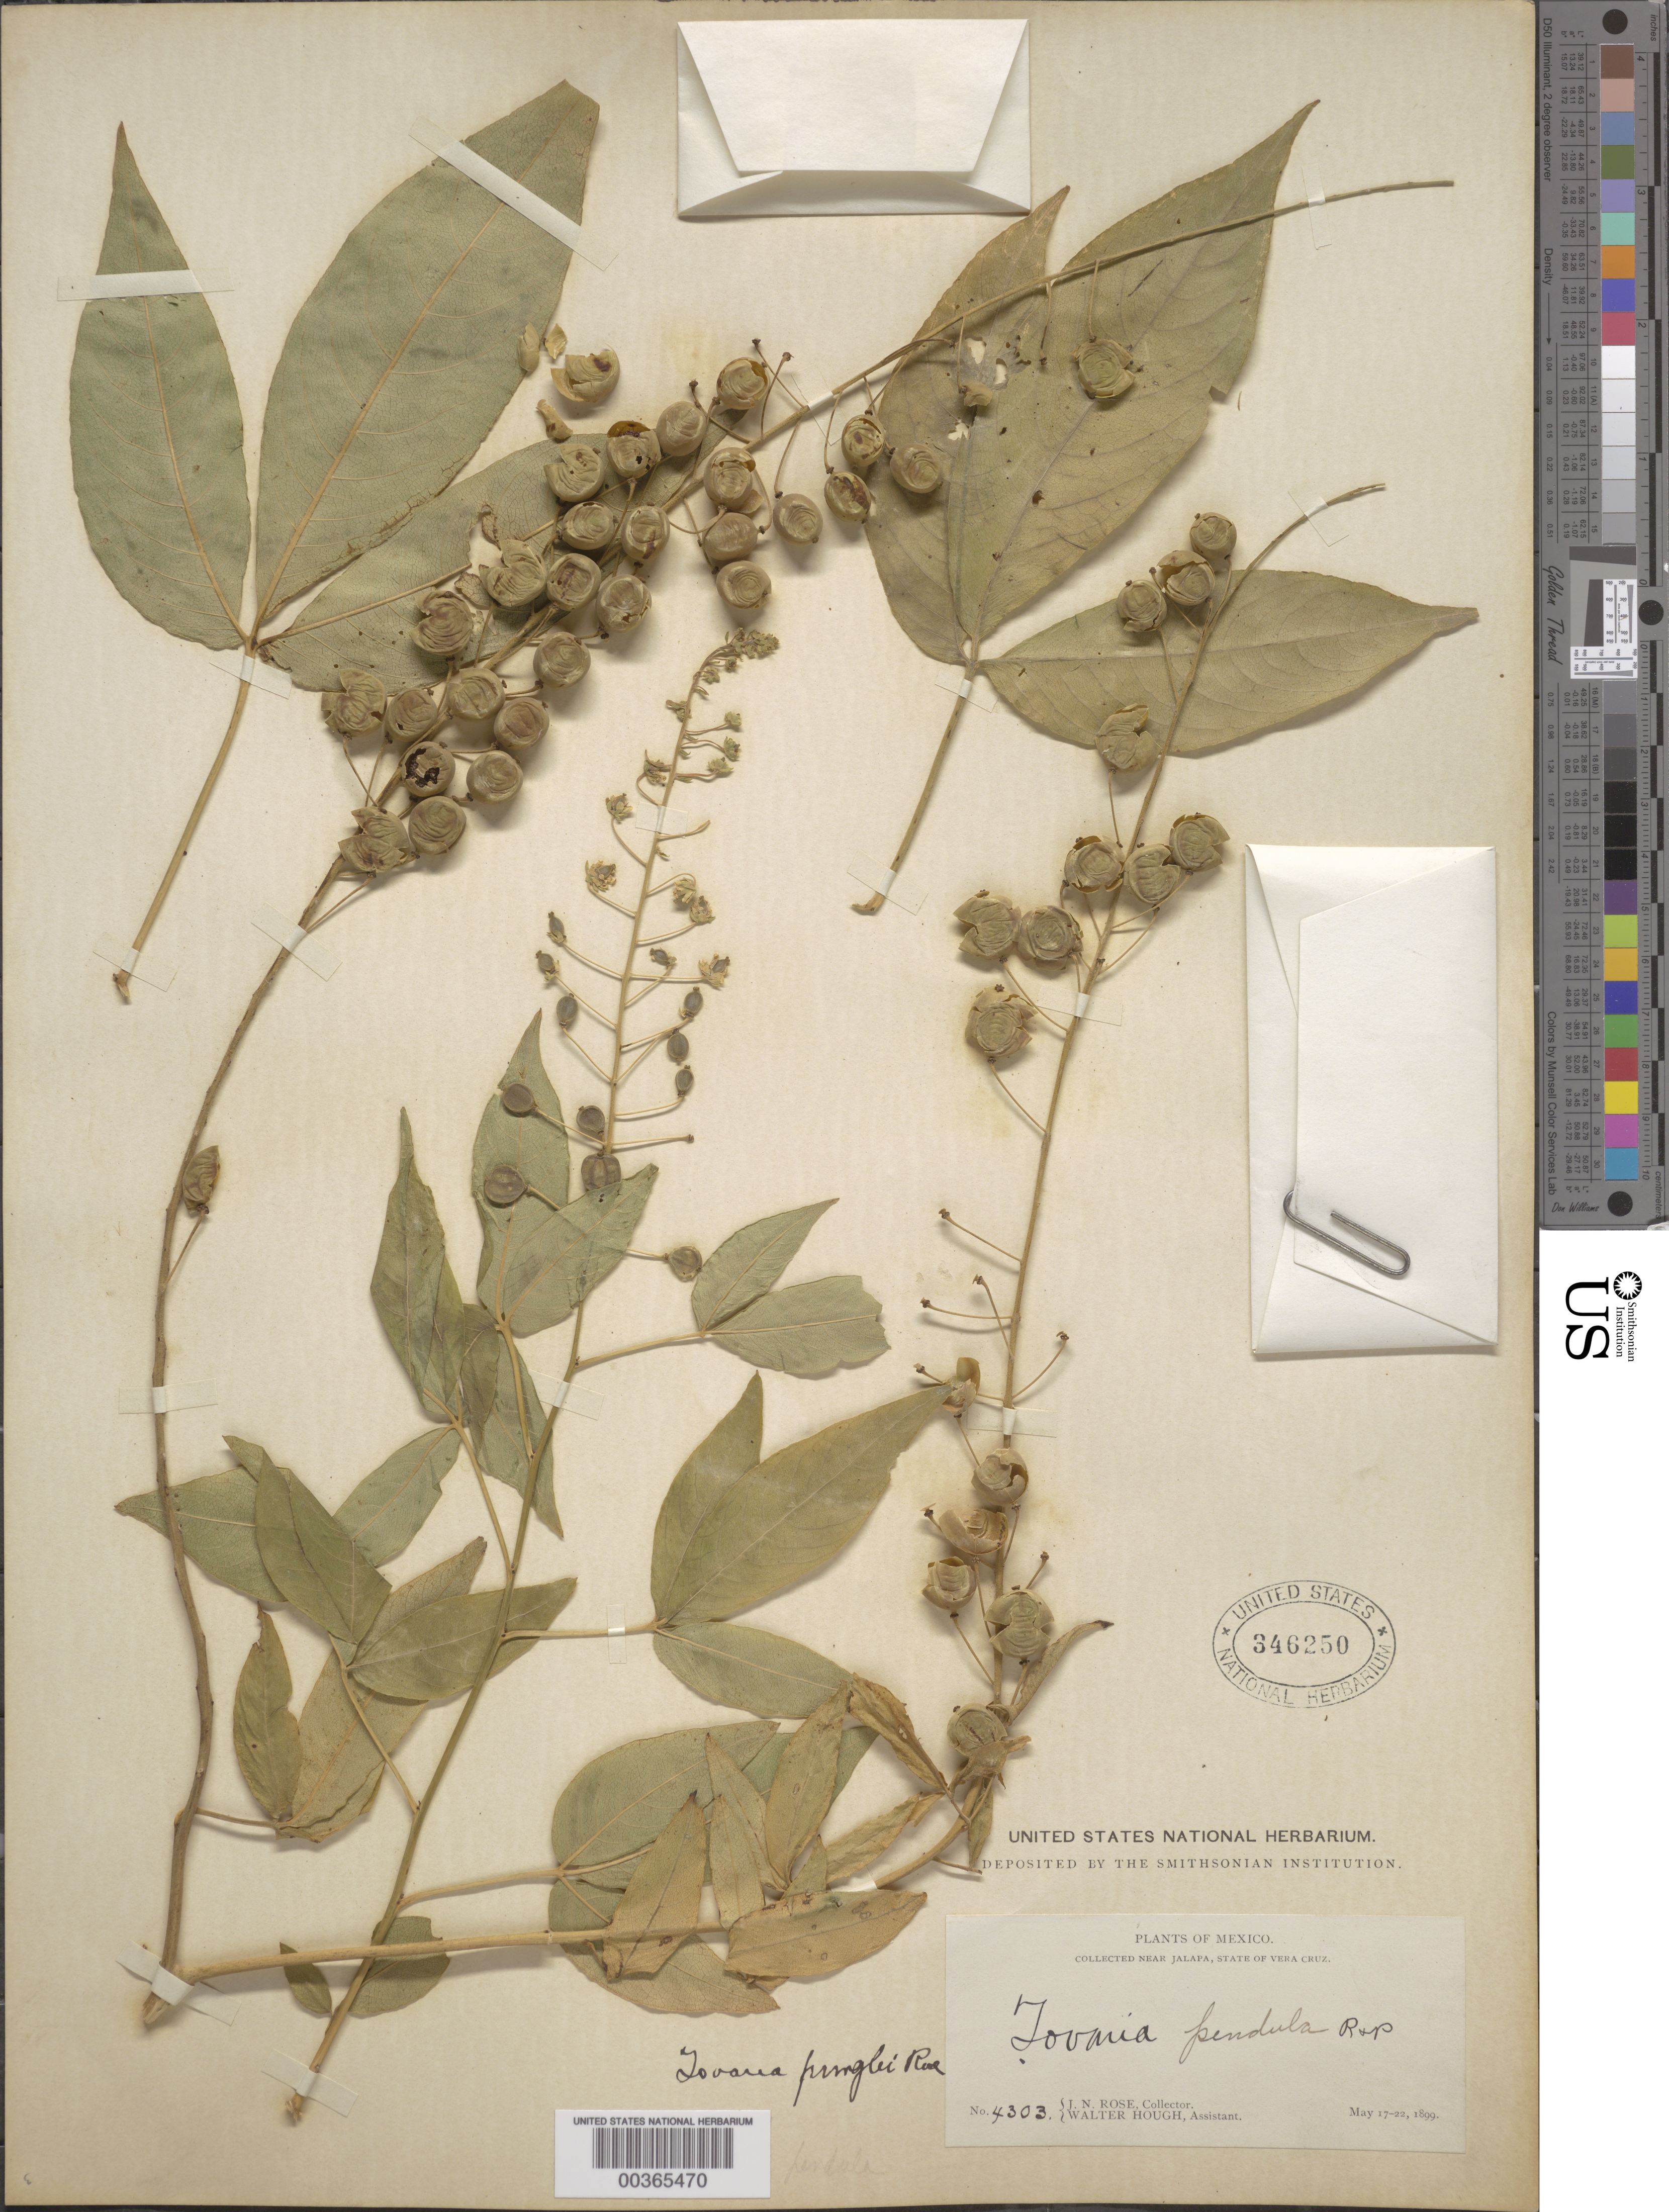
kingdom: Plantae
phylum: Tracheophyta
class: Magnoliopsida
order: Brassicales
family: Tovariaceae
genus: Tovaria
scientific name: Tovaria diffusa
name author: (Macfad.) Fawc. & Rendle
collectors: J. N. Rose & W. Hough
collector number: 4303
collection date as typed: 17 May 1899 to 22 May 1899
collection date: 1899-05-17/1899-05-22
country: Mexico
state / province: Veracruz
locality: Vicinity of jalapa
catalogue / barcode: US 346250